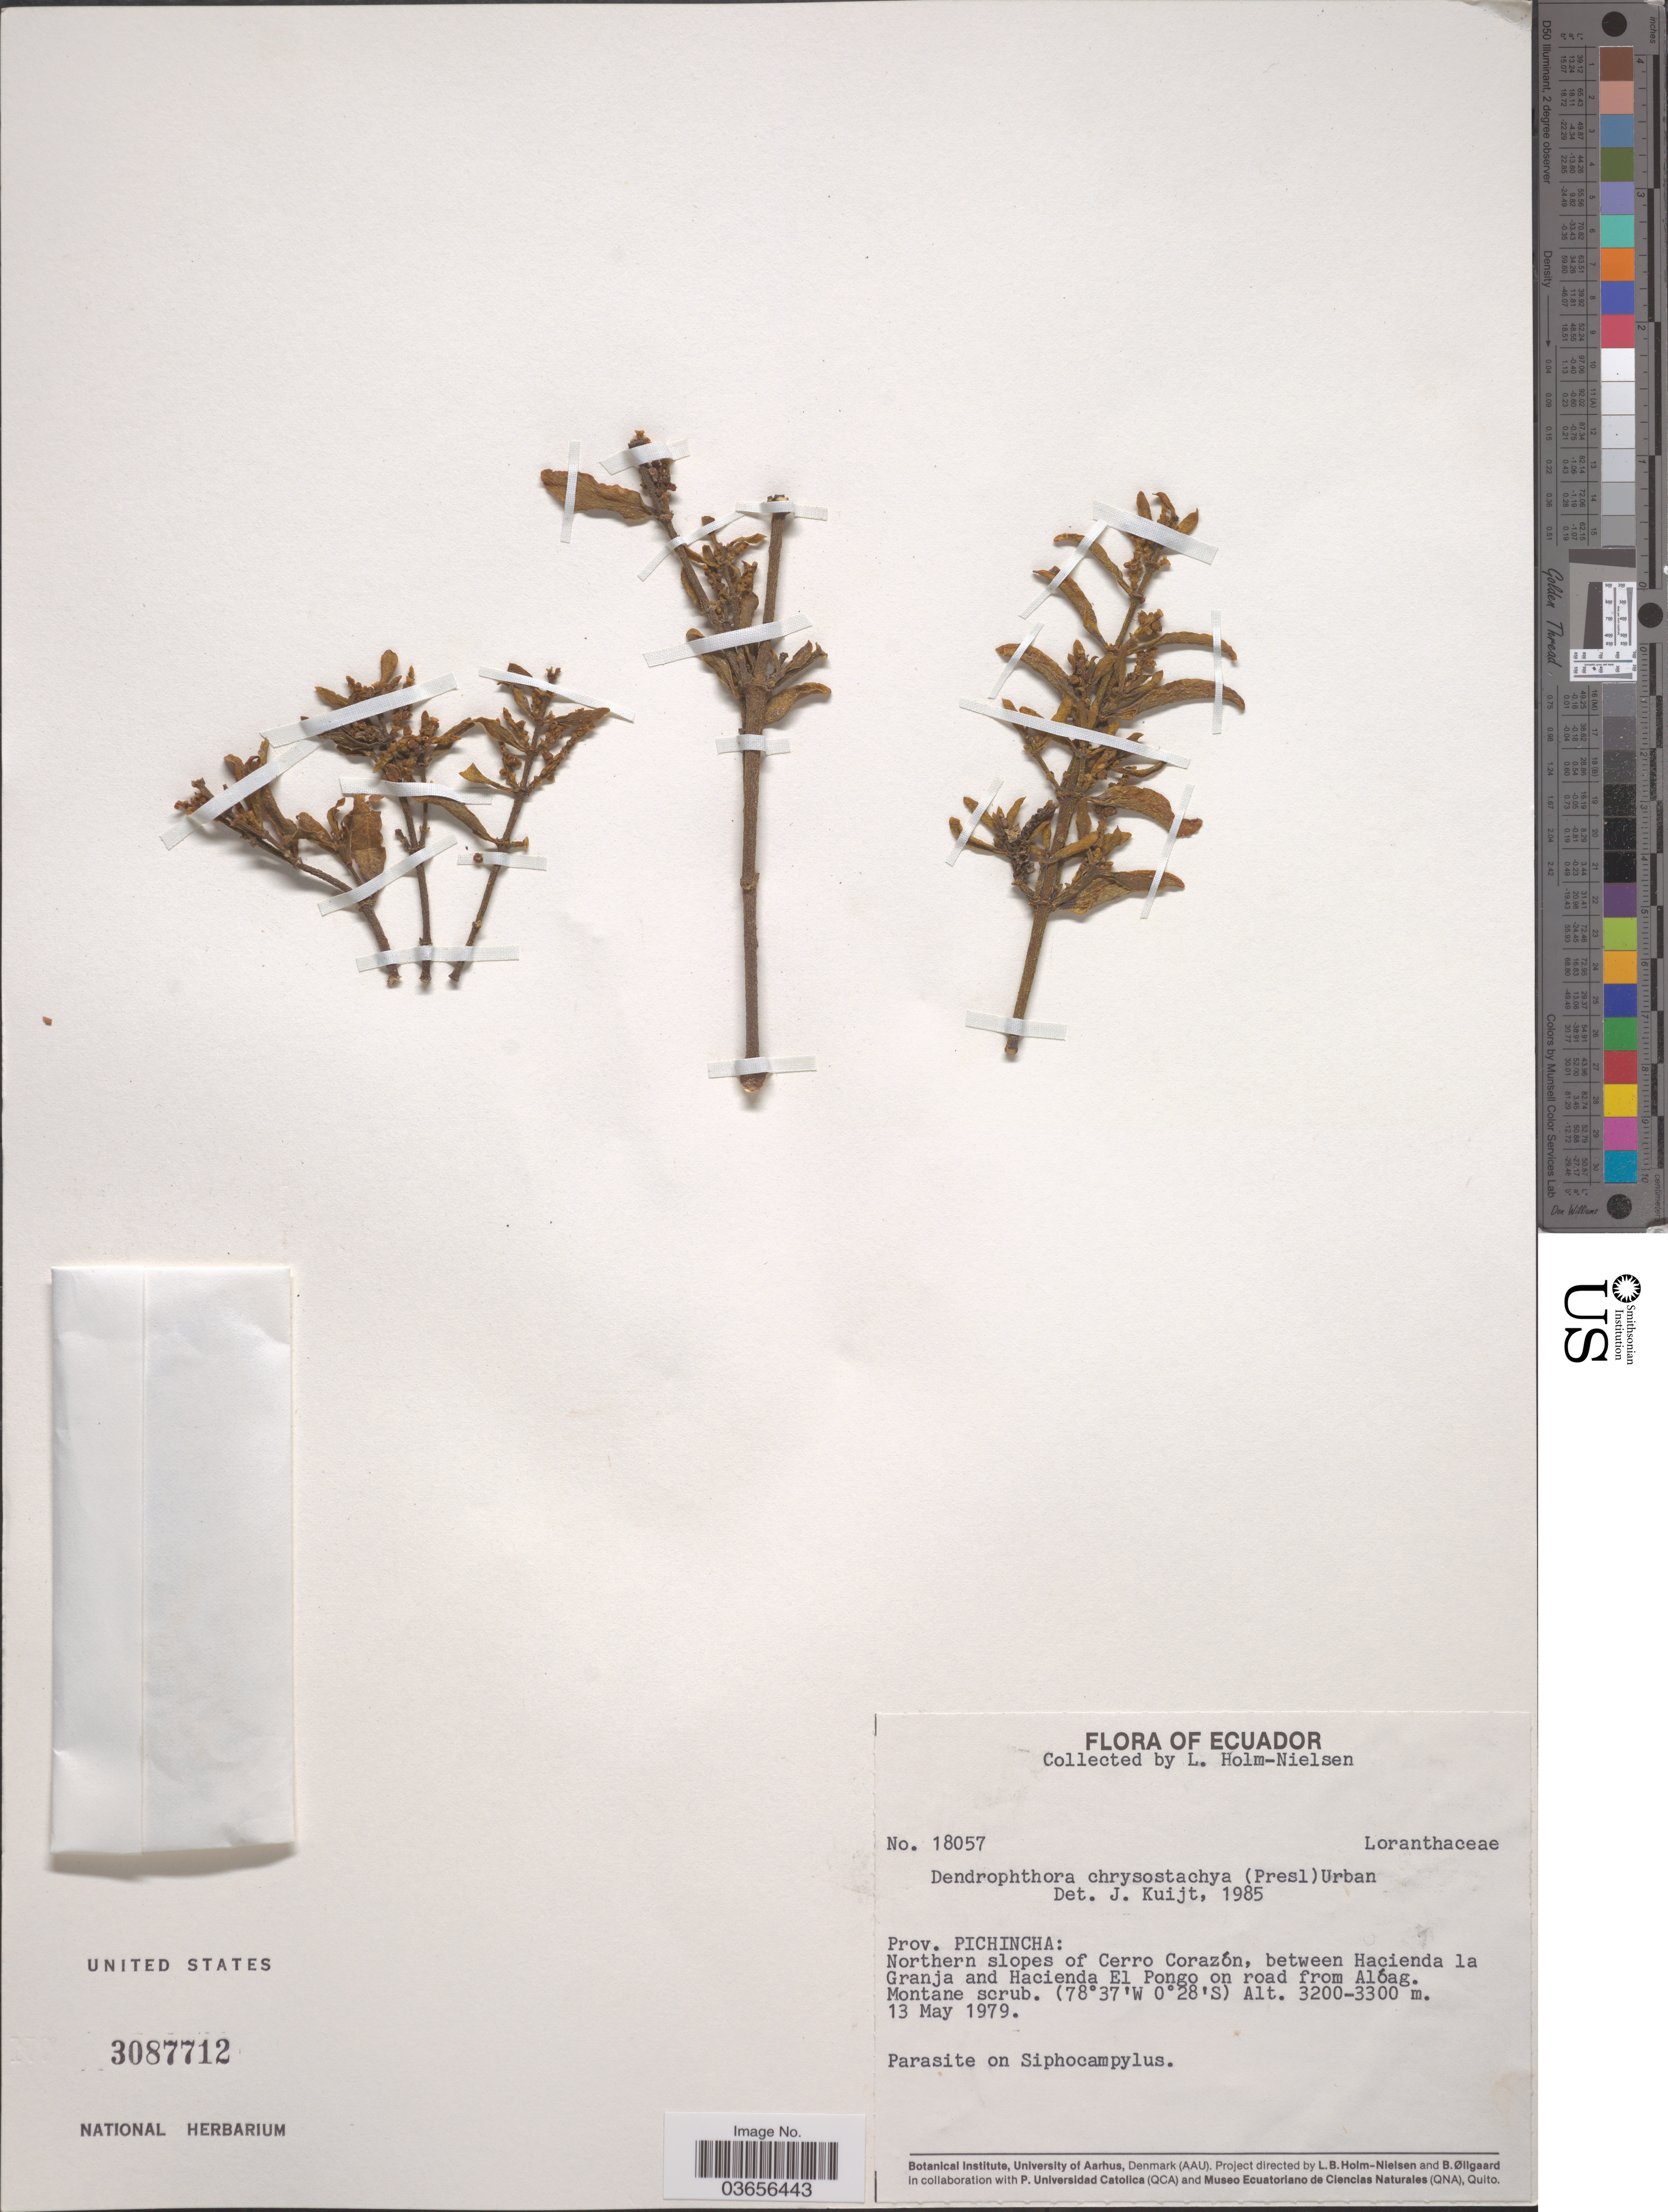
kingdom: Plantae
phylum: Tracheophyta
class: Magnoliopsida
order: Santalales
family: Viscaceae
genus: Dendrophthora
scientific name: Dendrophthora chrysostachya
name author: Urb.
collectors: L. Holm-Nielsen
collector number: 18057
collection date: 1979-05-13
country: Ecuador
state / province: Pichincha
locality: Northern slopes of Cerro Corazón, between Hacienda la Granja and Hacienda El Pongo on road from Alóag.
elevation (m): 3200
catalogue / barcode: US 3087712